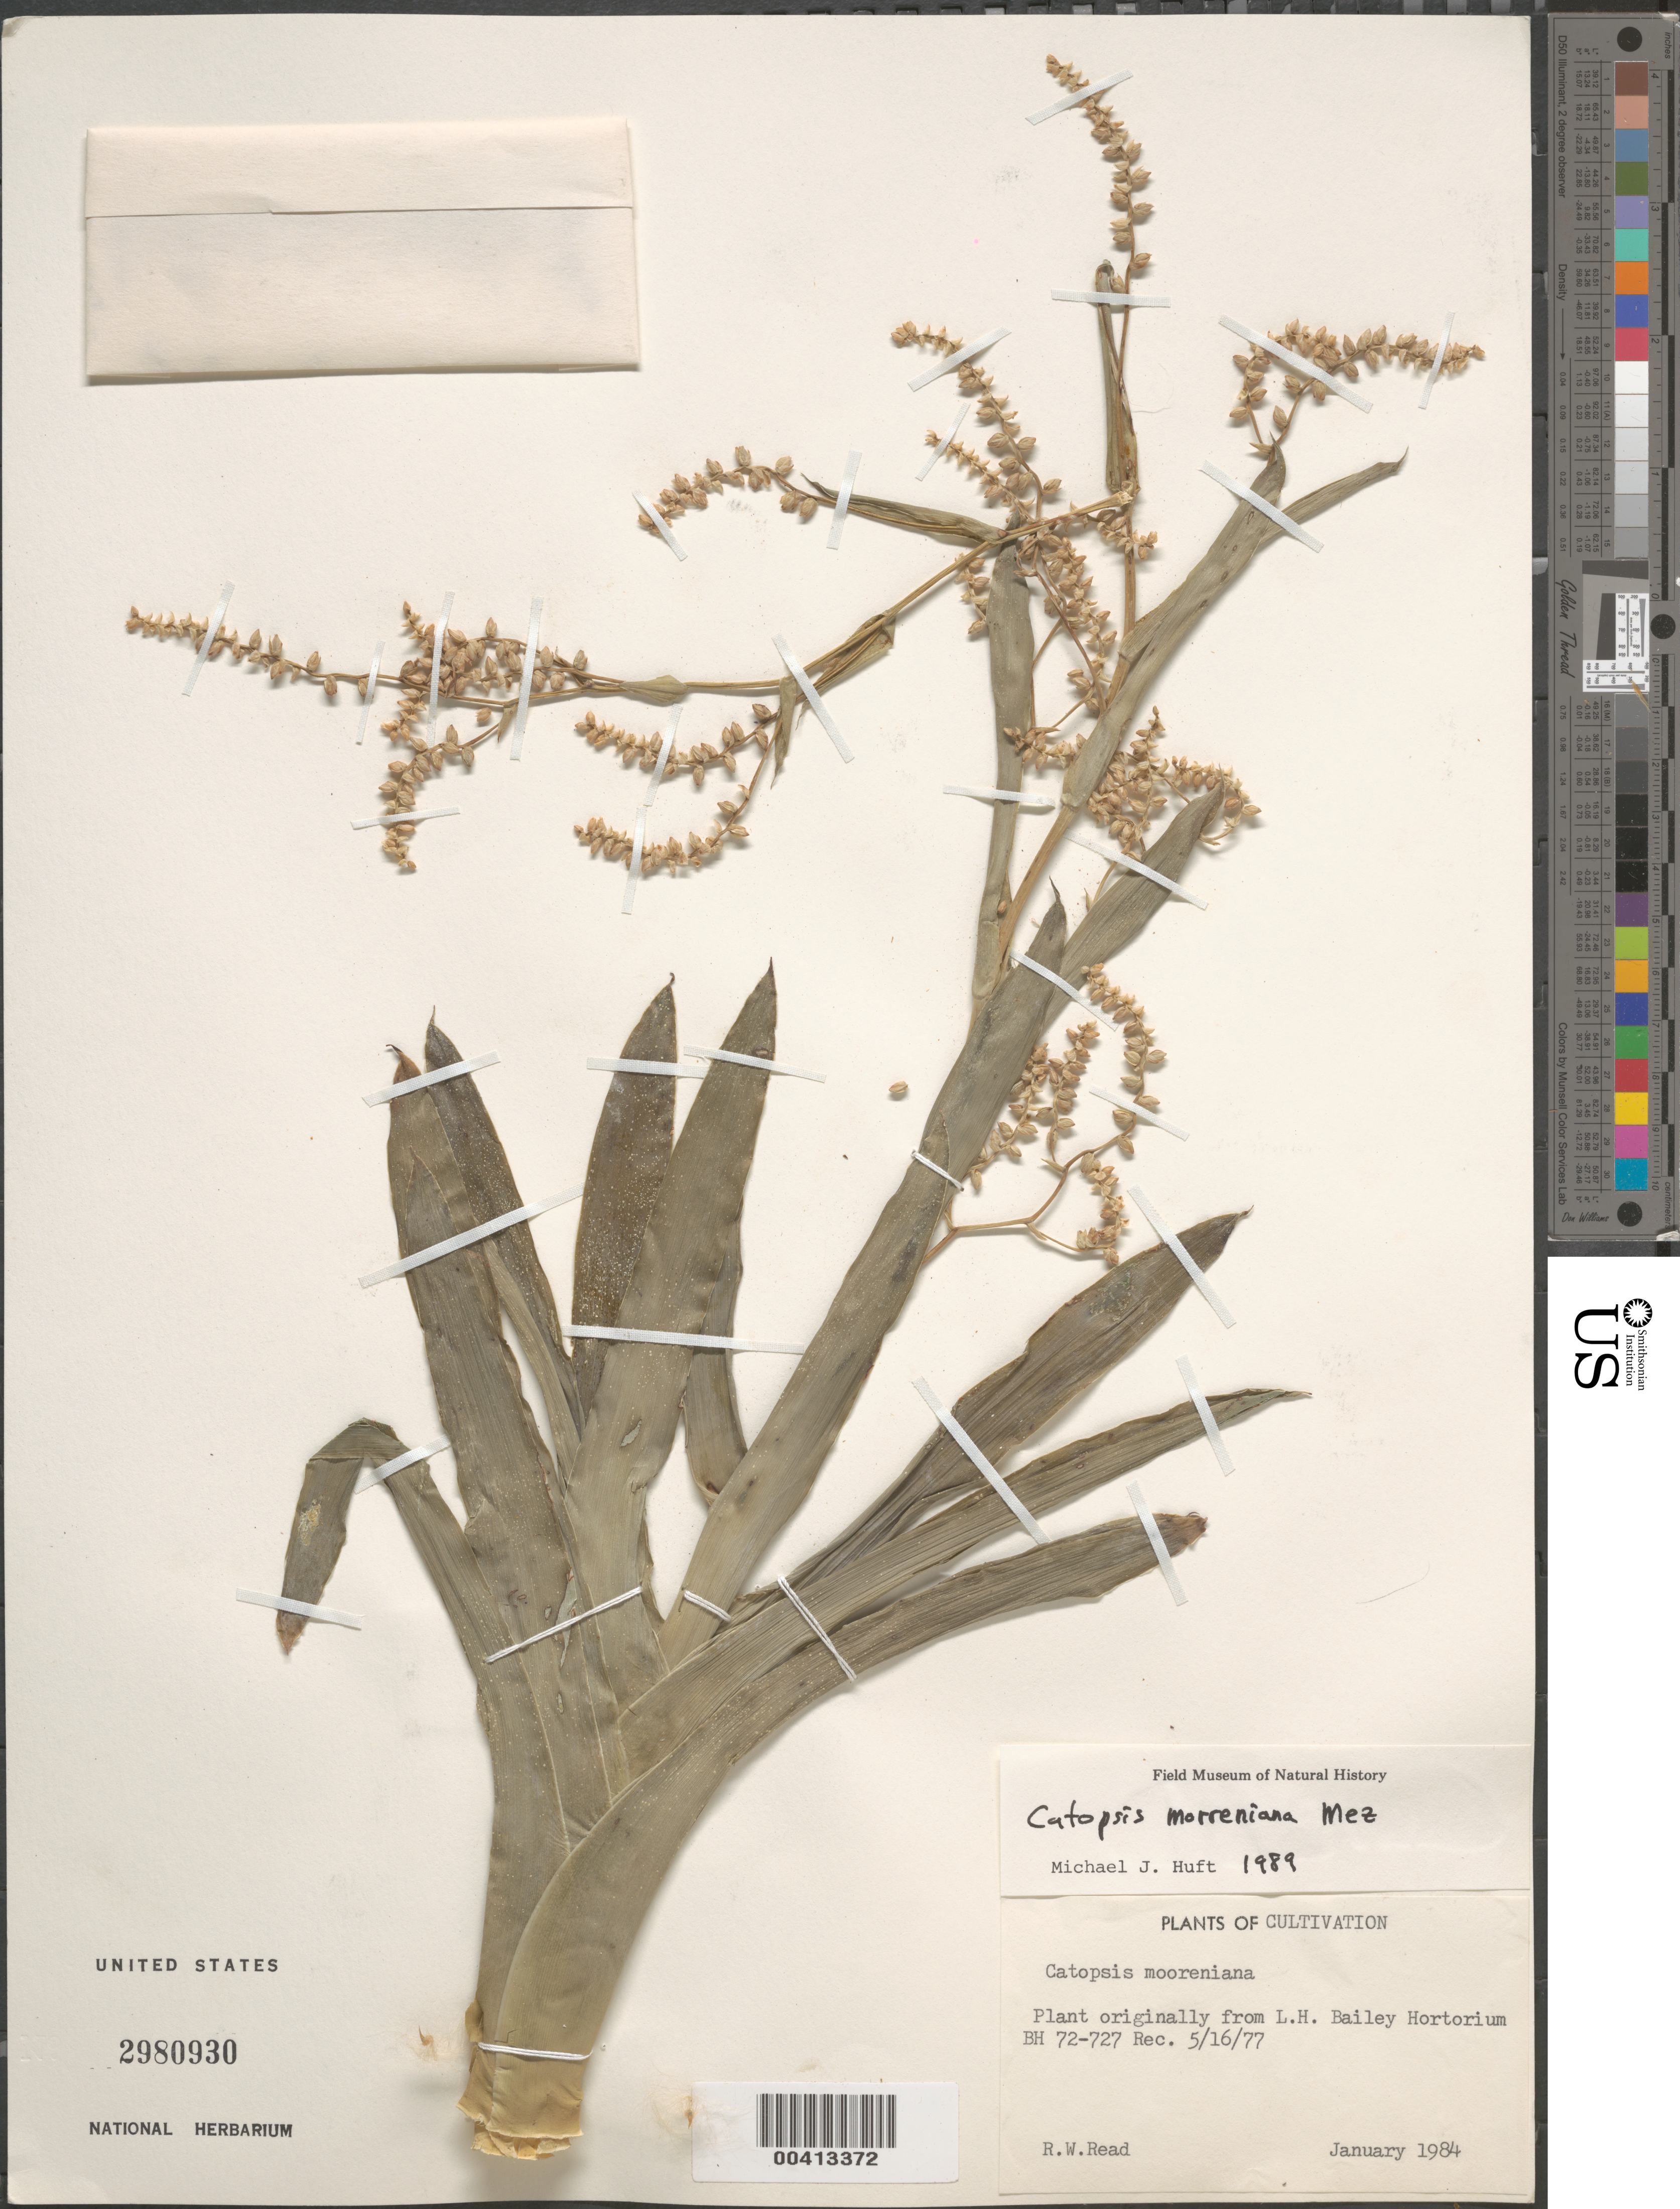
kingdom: Plantae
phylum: Tracheophyta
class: Liliopsida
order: Poales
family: Bromeliaceae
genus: Catopsis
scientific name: Catopsis morreniana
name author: Mez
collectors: R. W. Read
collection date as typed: Jan 1984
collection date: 1984-01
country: United States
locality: L.h. bailey hortorium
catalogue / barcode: US 2980930